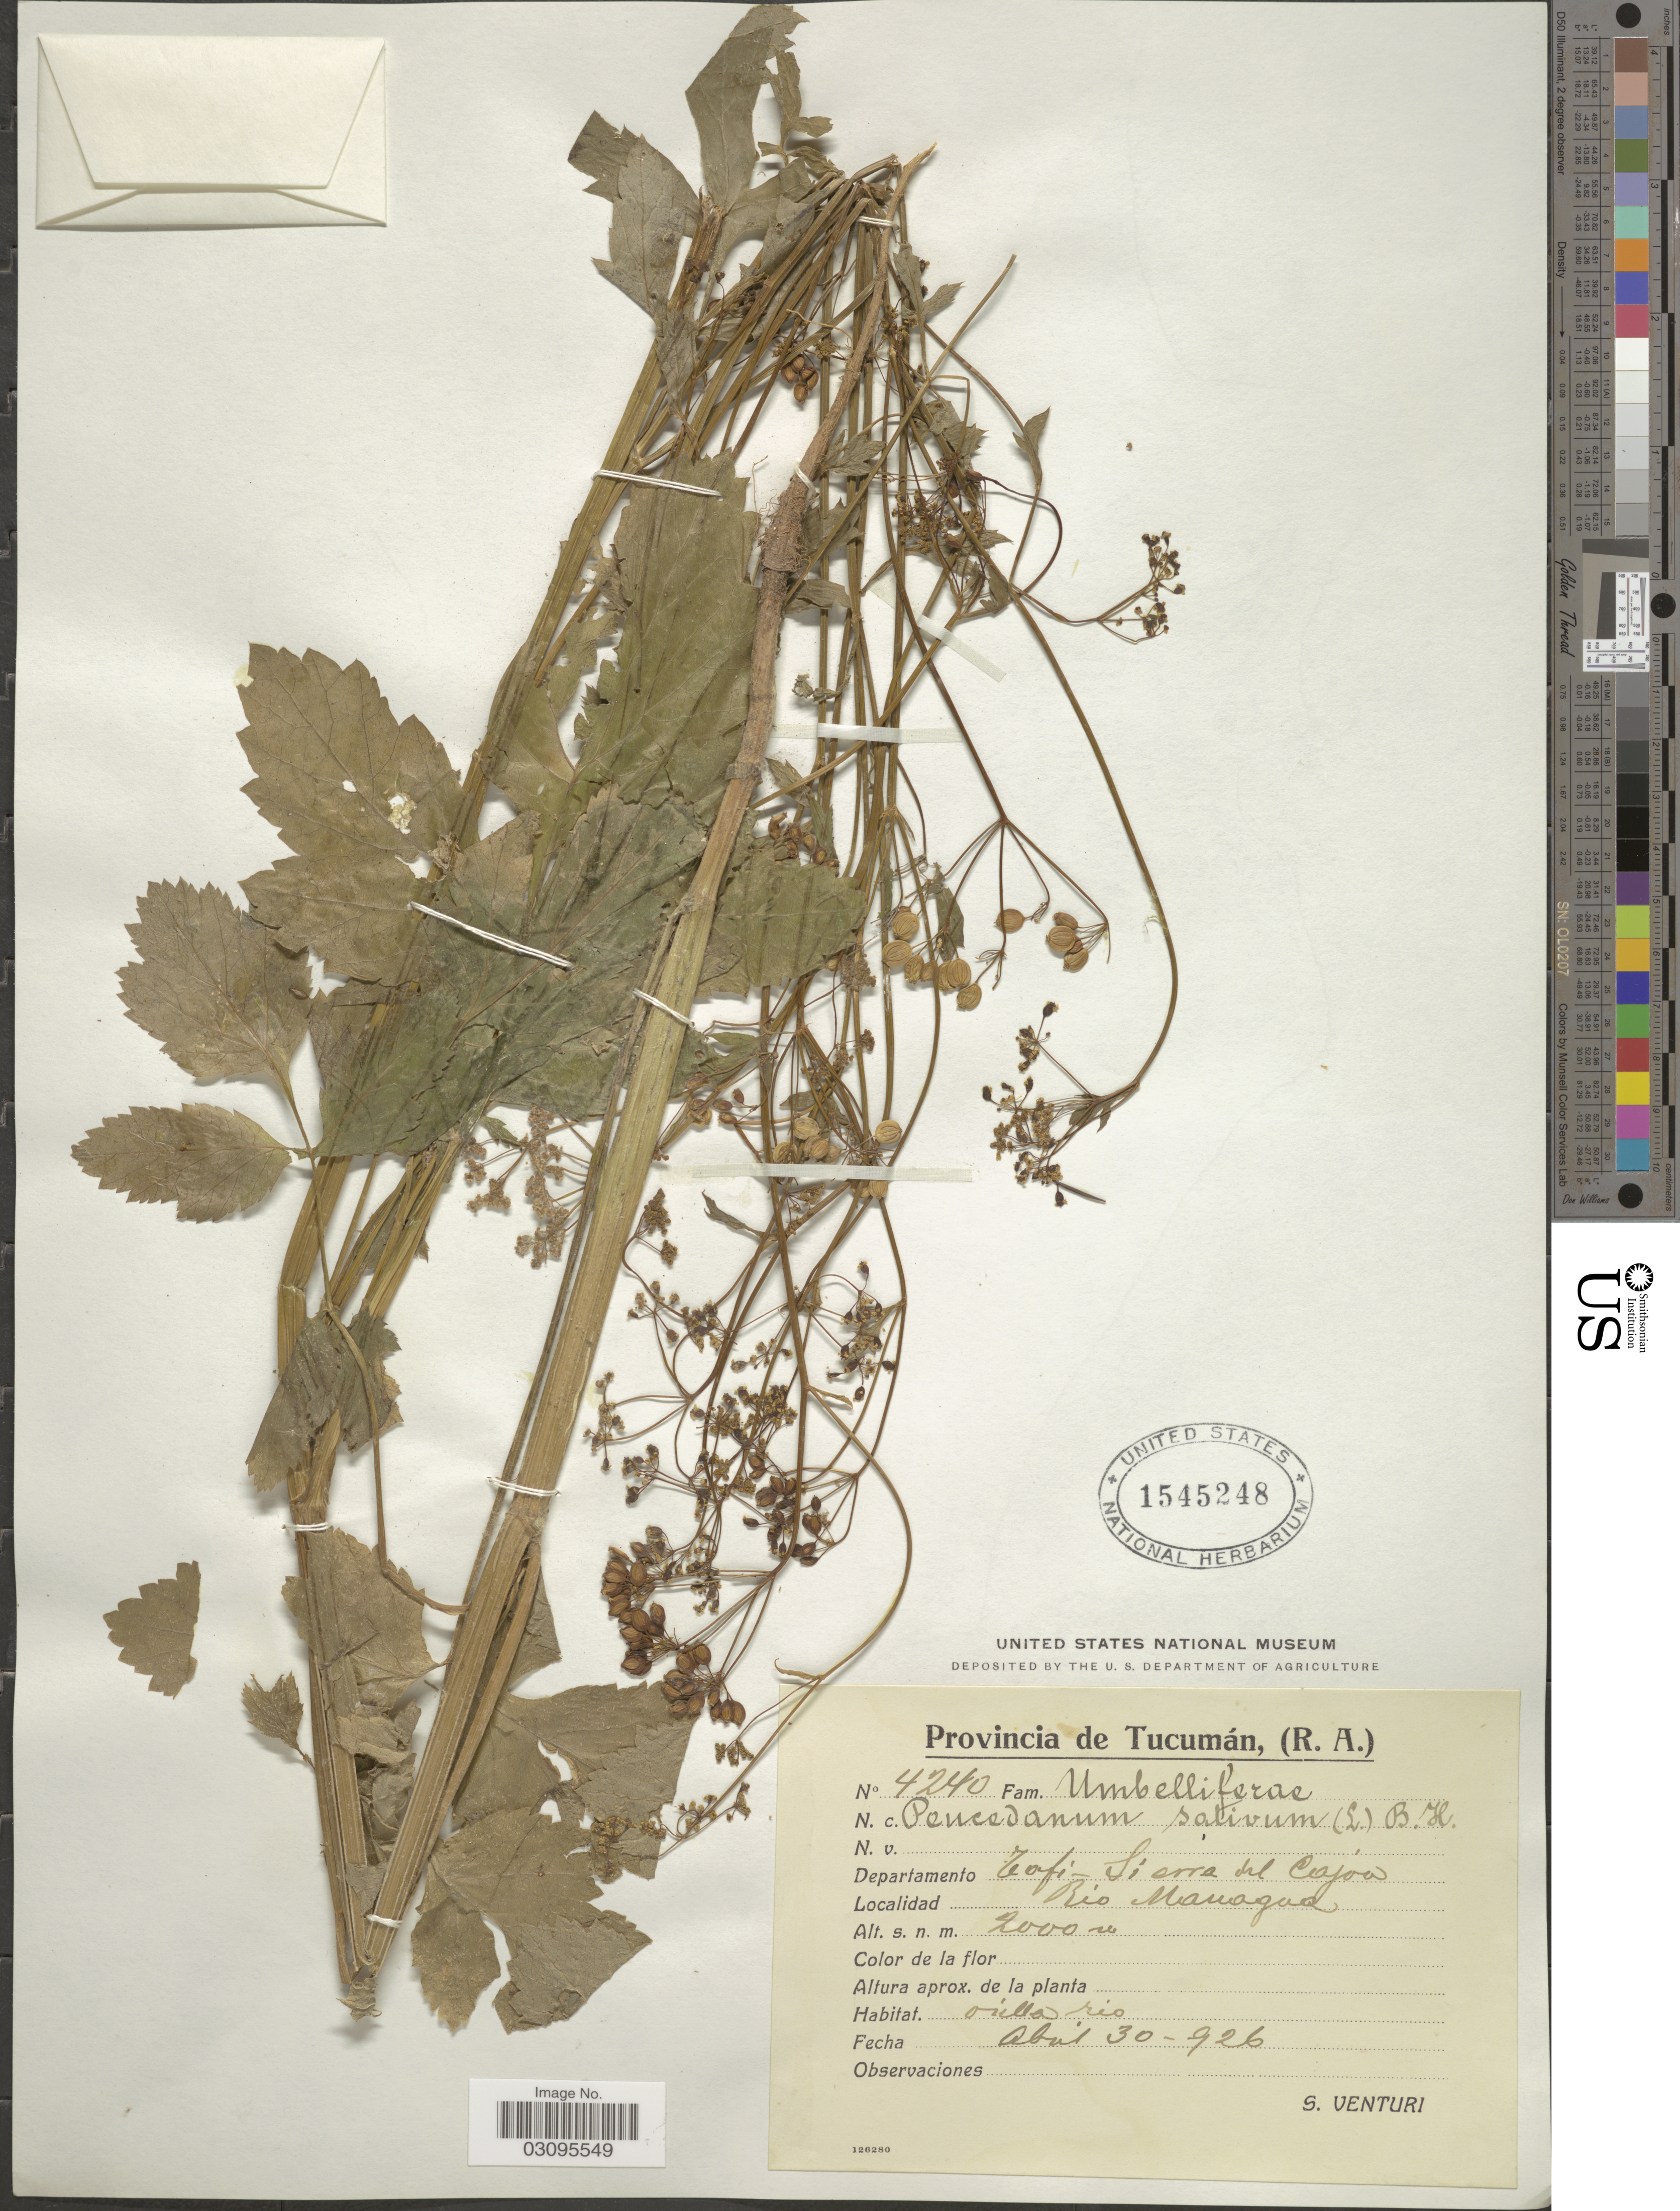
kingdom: Plantae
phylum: Tracheophyta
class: Magnoliopsida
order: Apiales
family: Apiaceae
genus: Pastinaca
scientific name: Pastinaca sativa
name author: L.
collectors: S. Venturi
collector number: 4240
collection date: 1926-04-30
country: Argentina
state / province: Tucuman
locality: Provincia de Tucumán, (R.A.), Departamento Tafi - Sierra del Cajon, Rio Managua.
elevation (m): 2000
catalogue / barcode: US 1545248